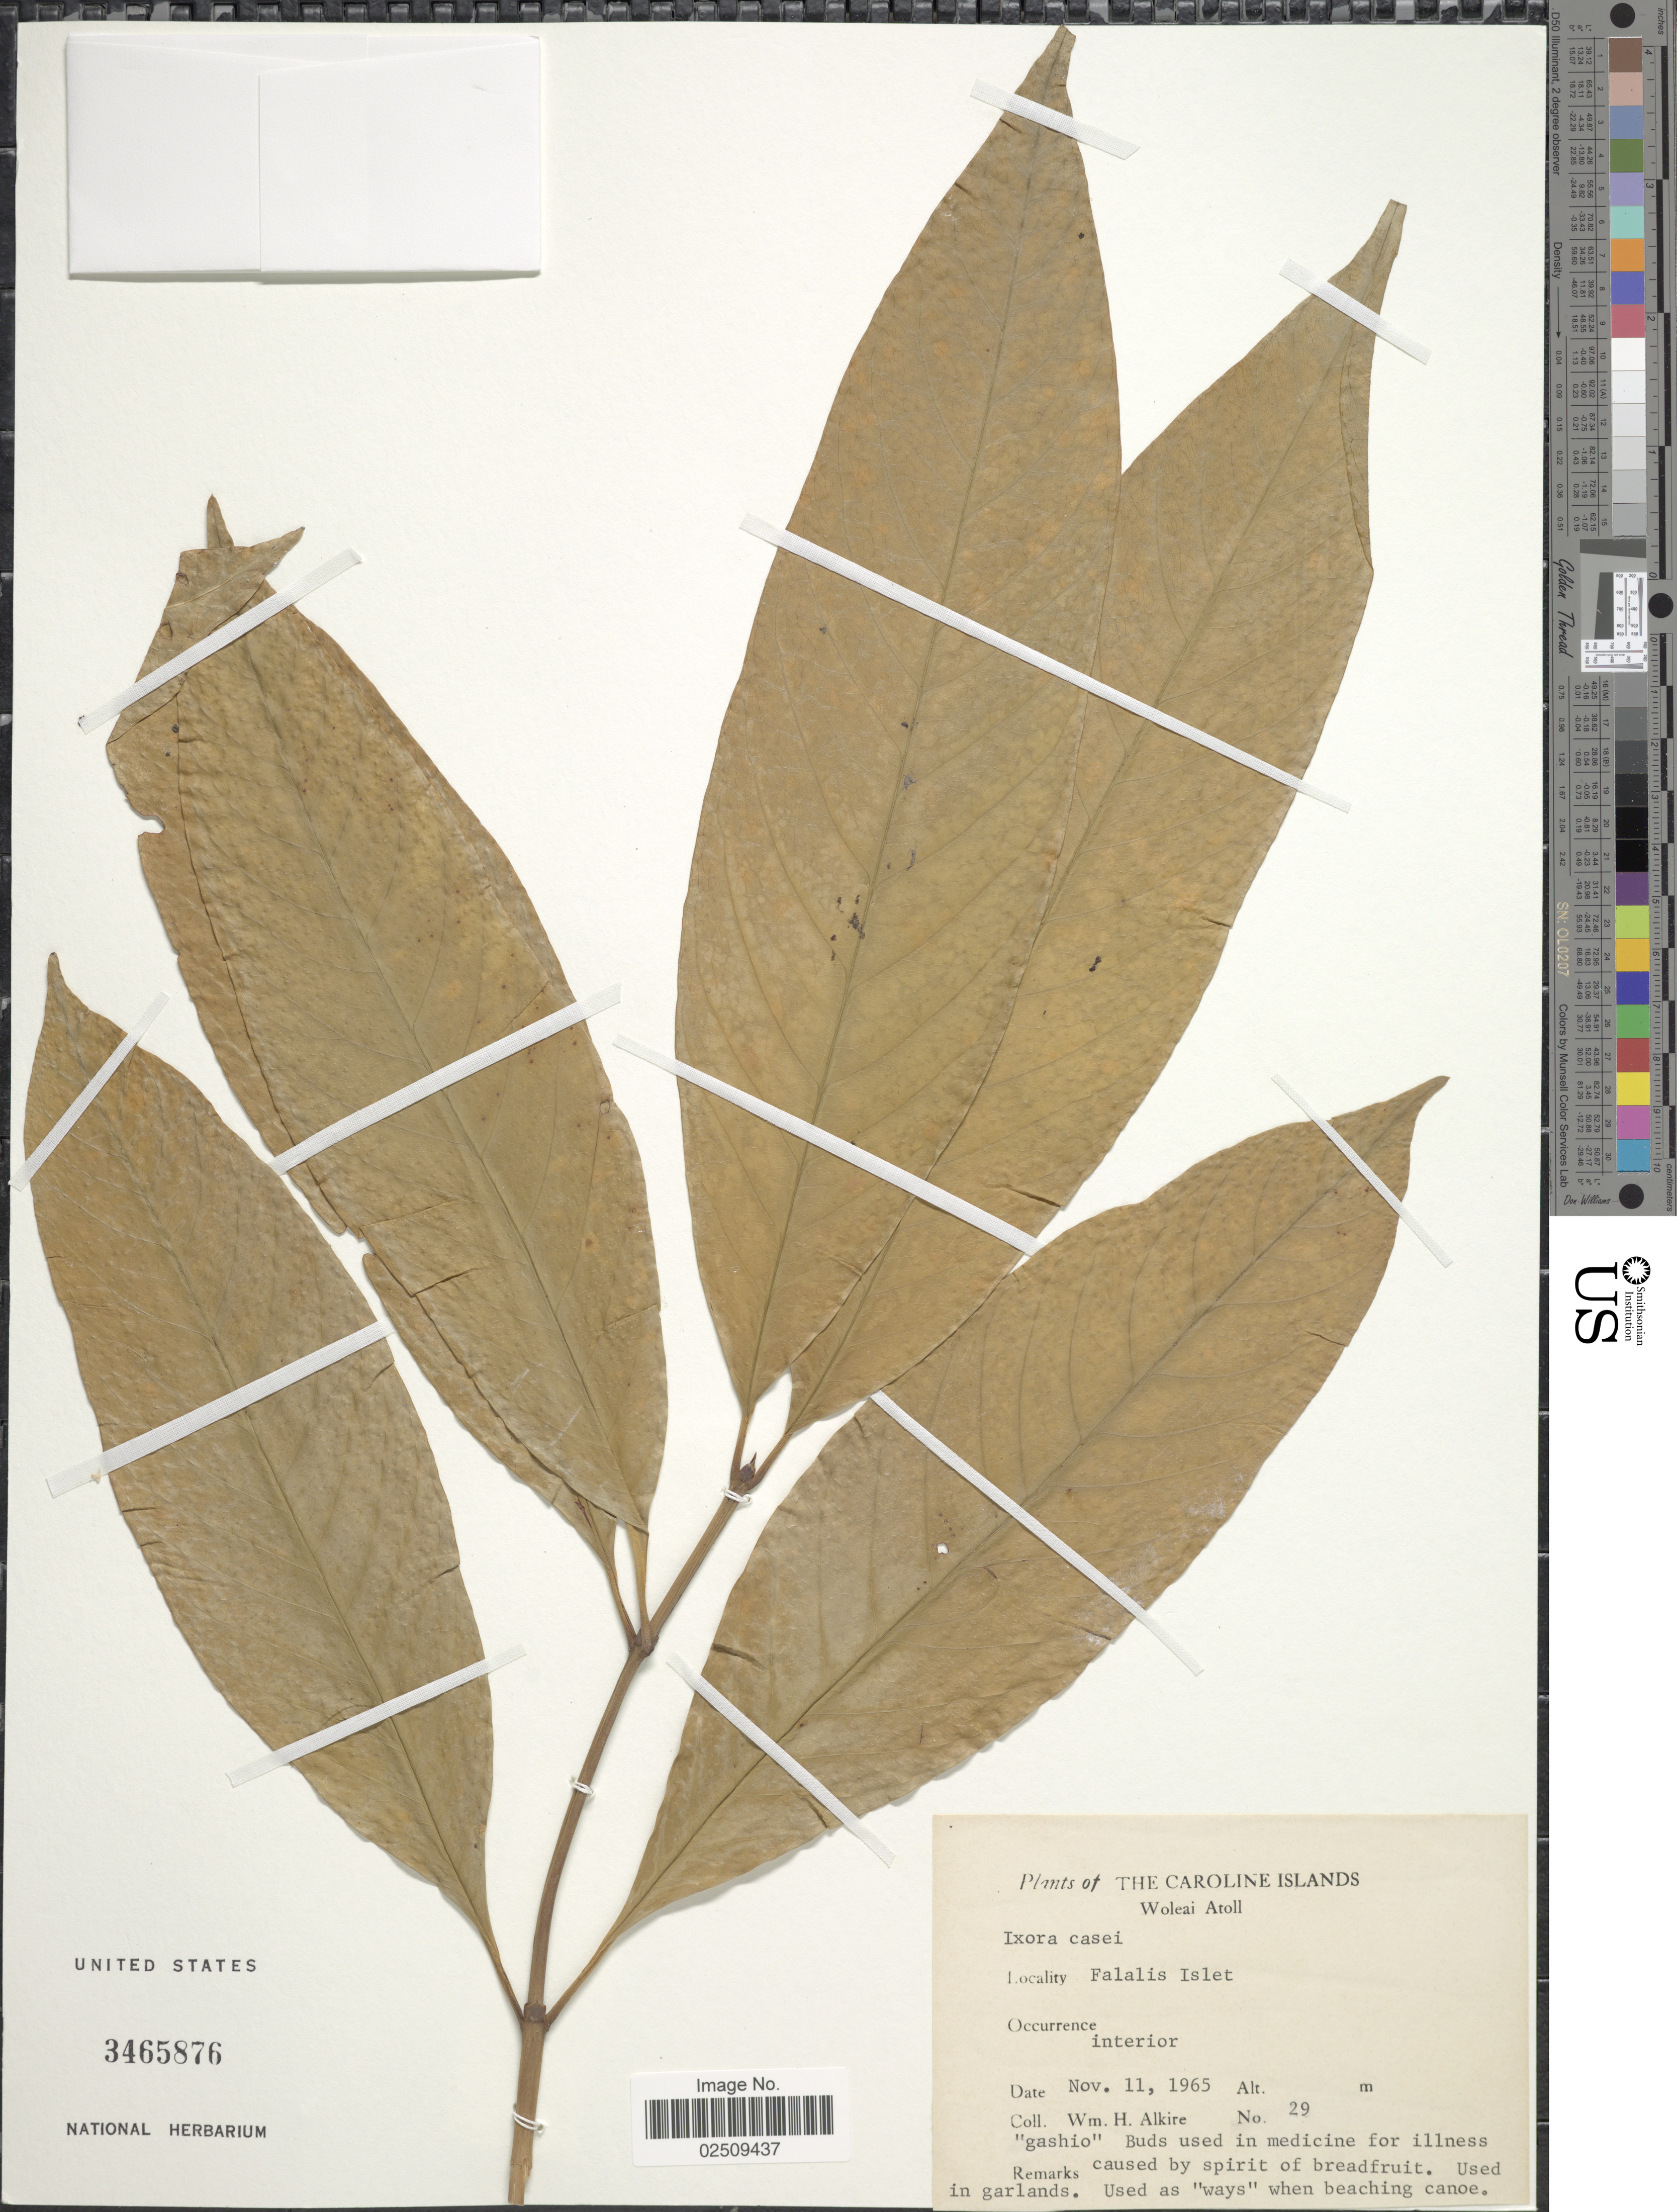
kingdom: Plantae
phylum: Tracheophyta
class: Magnoliopsida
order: Gentianales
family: Rubiaceae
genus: Ixora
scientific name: Ixora casei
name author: Hance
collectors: W. Alkire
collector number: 29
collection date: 1965-11-11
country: Micronesia, Federated States of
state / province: Yap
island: Woleai Atoll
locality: The Caroline Islands, Woleai Atoll, Falalis Islet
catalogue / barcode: US 3465876